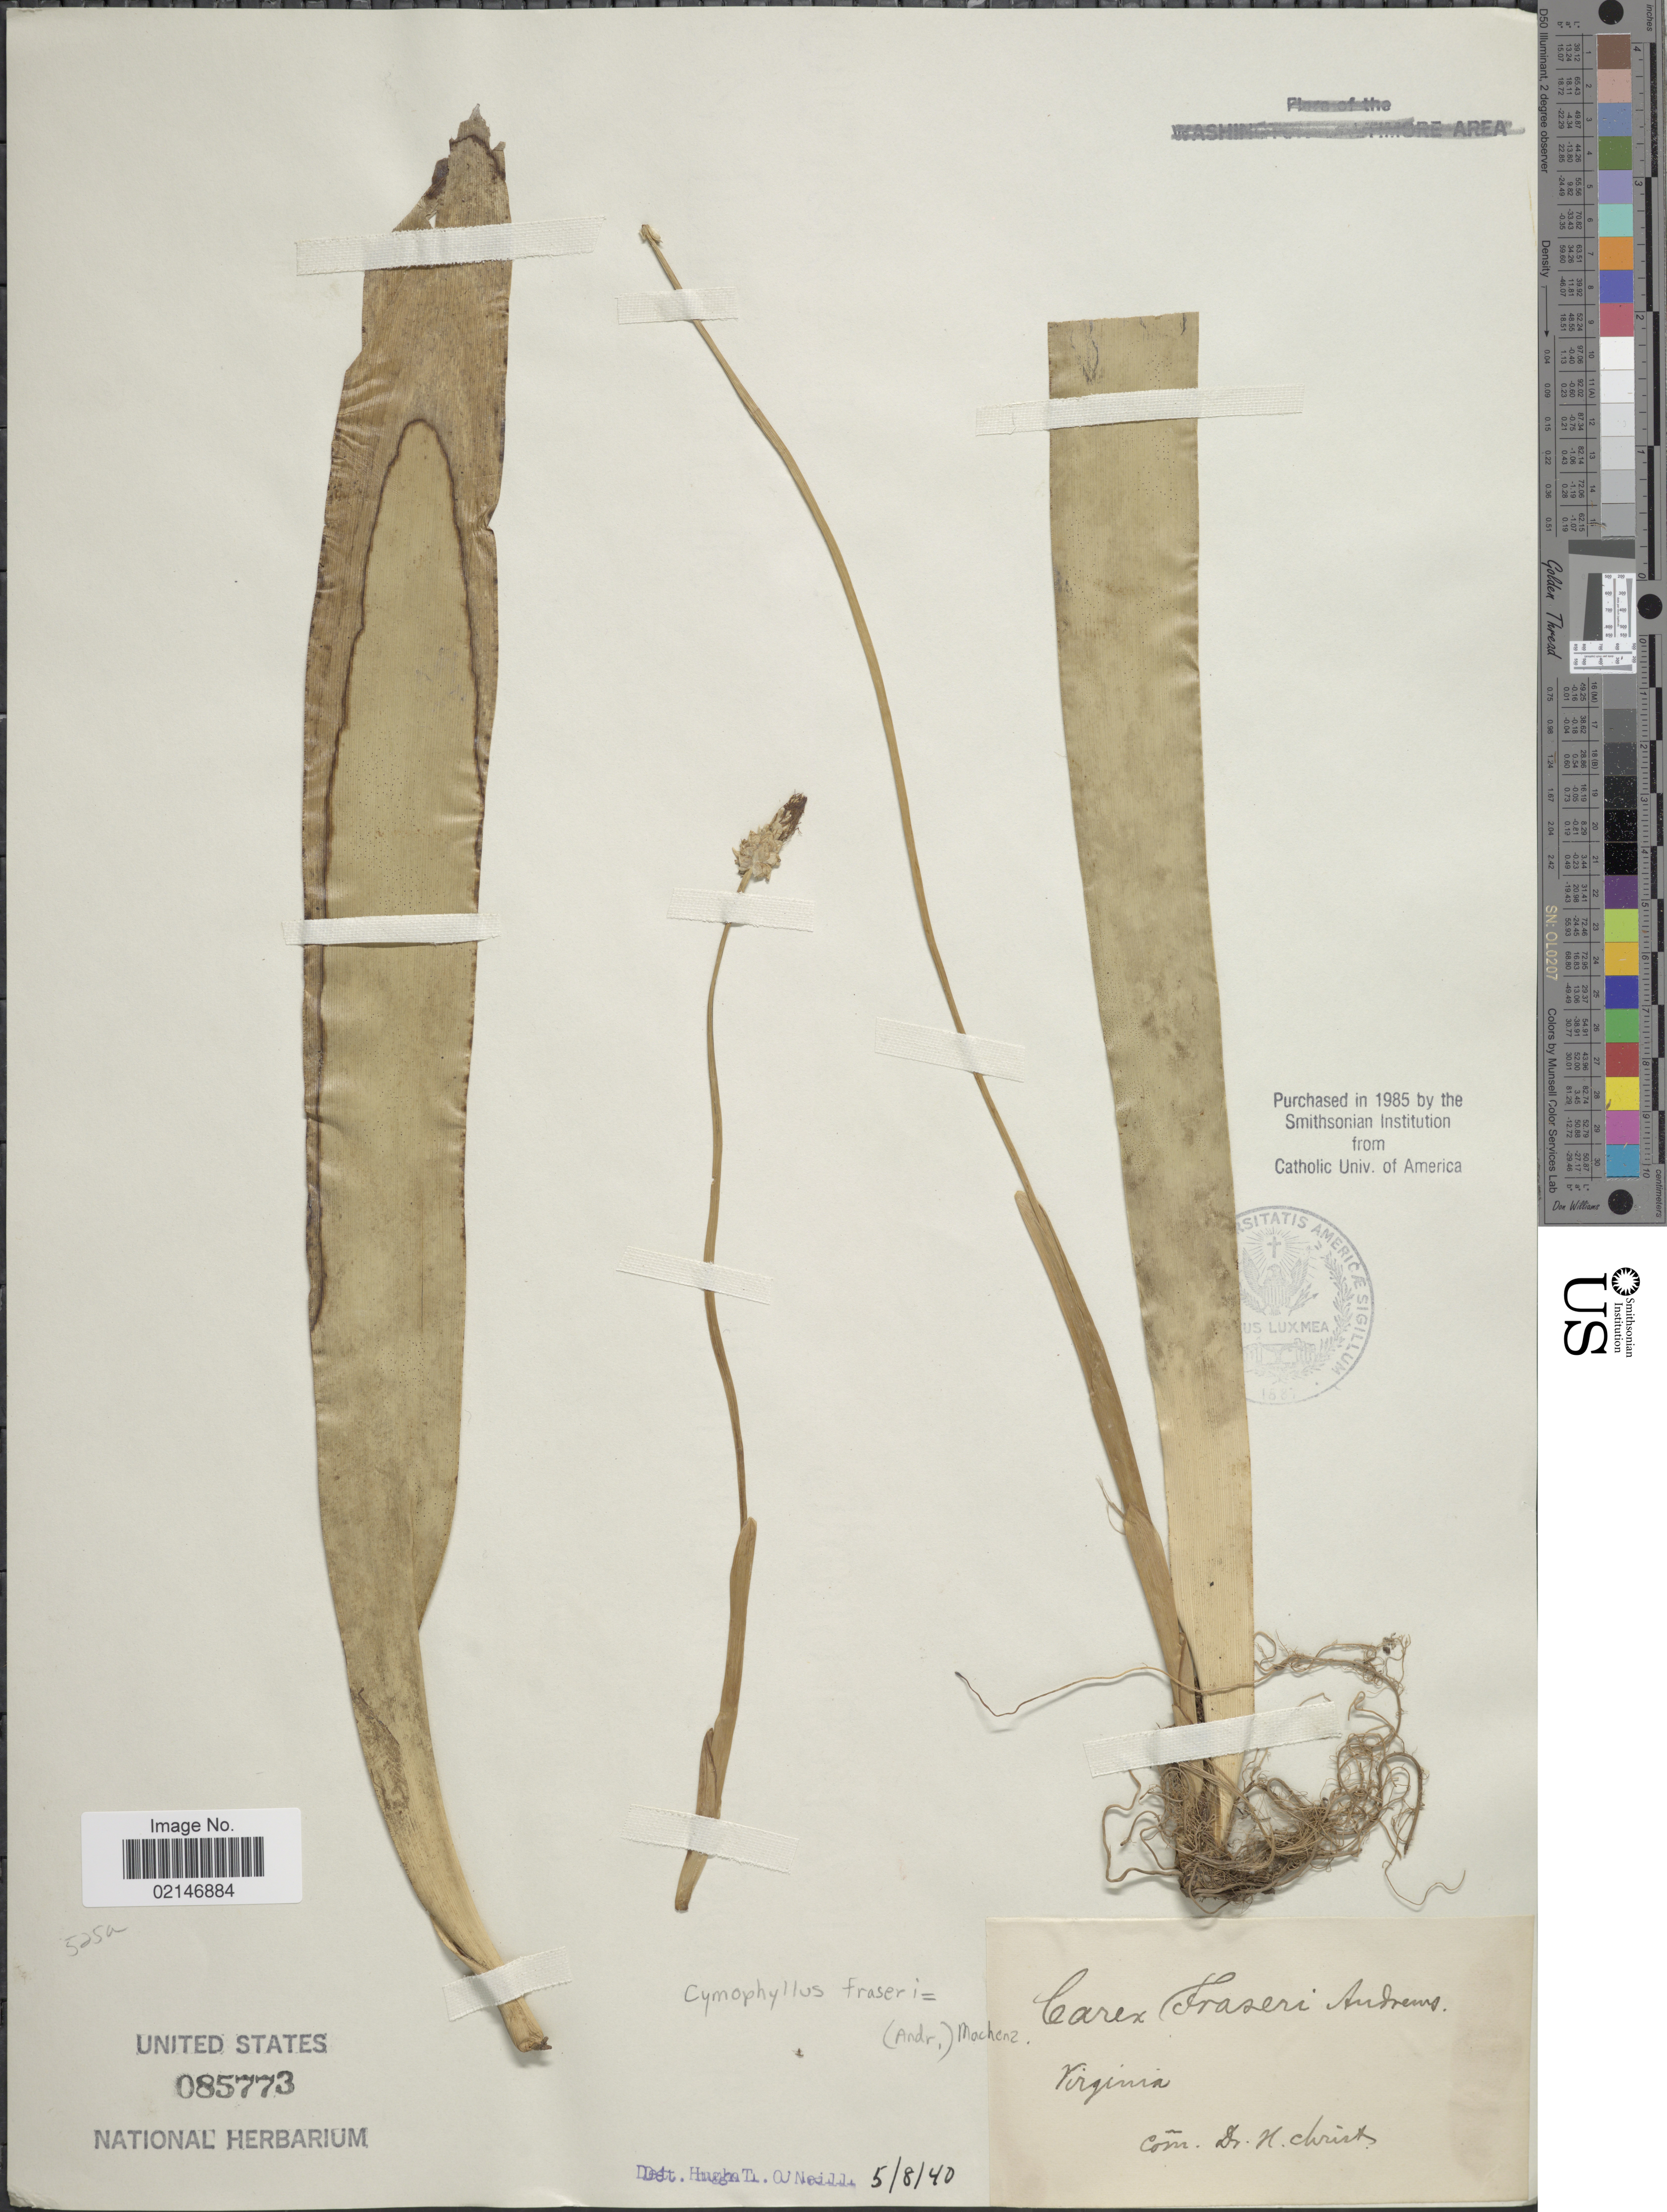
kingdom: Plantae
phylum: Tracheophyta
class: Liliopsida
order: Poales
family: Cyperaceae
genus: Carex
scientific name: Carex fraseriana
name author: Ker Gawl.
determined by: Strong, Mark T., (BOT), Smithsonian Institution - National Museum of Natural History (UNITED STATES)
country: United States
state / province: Virginia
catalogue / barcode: US 85773